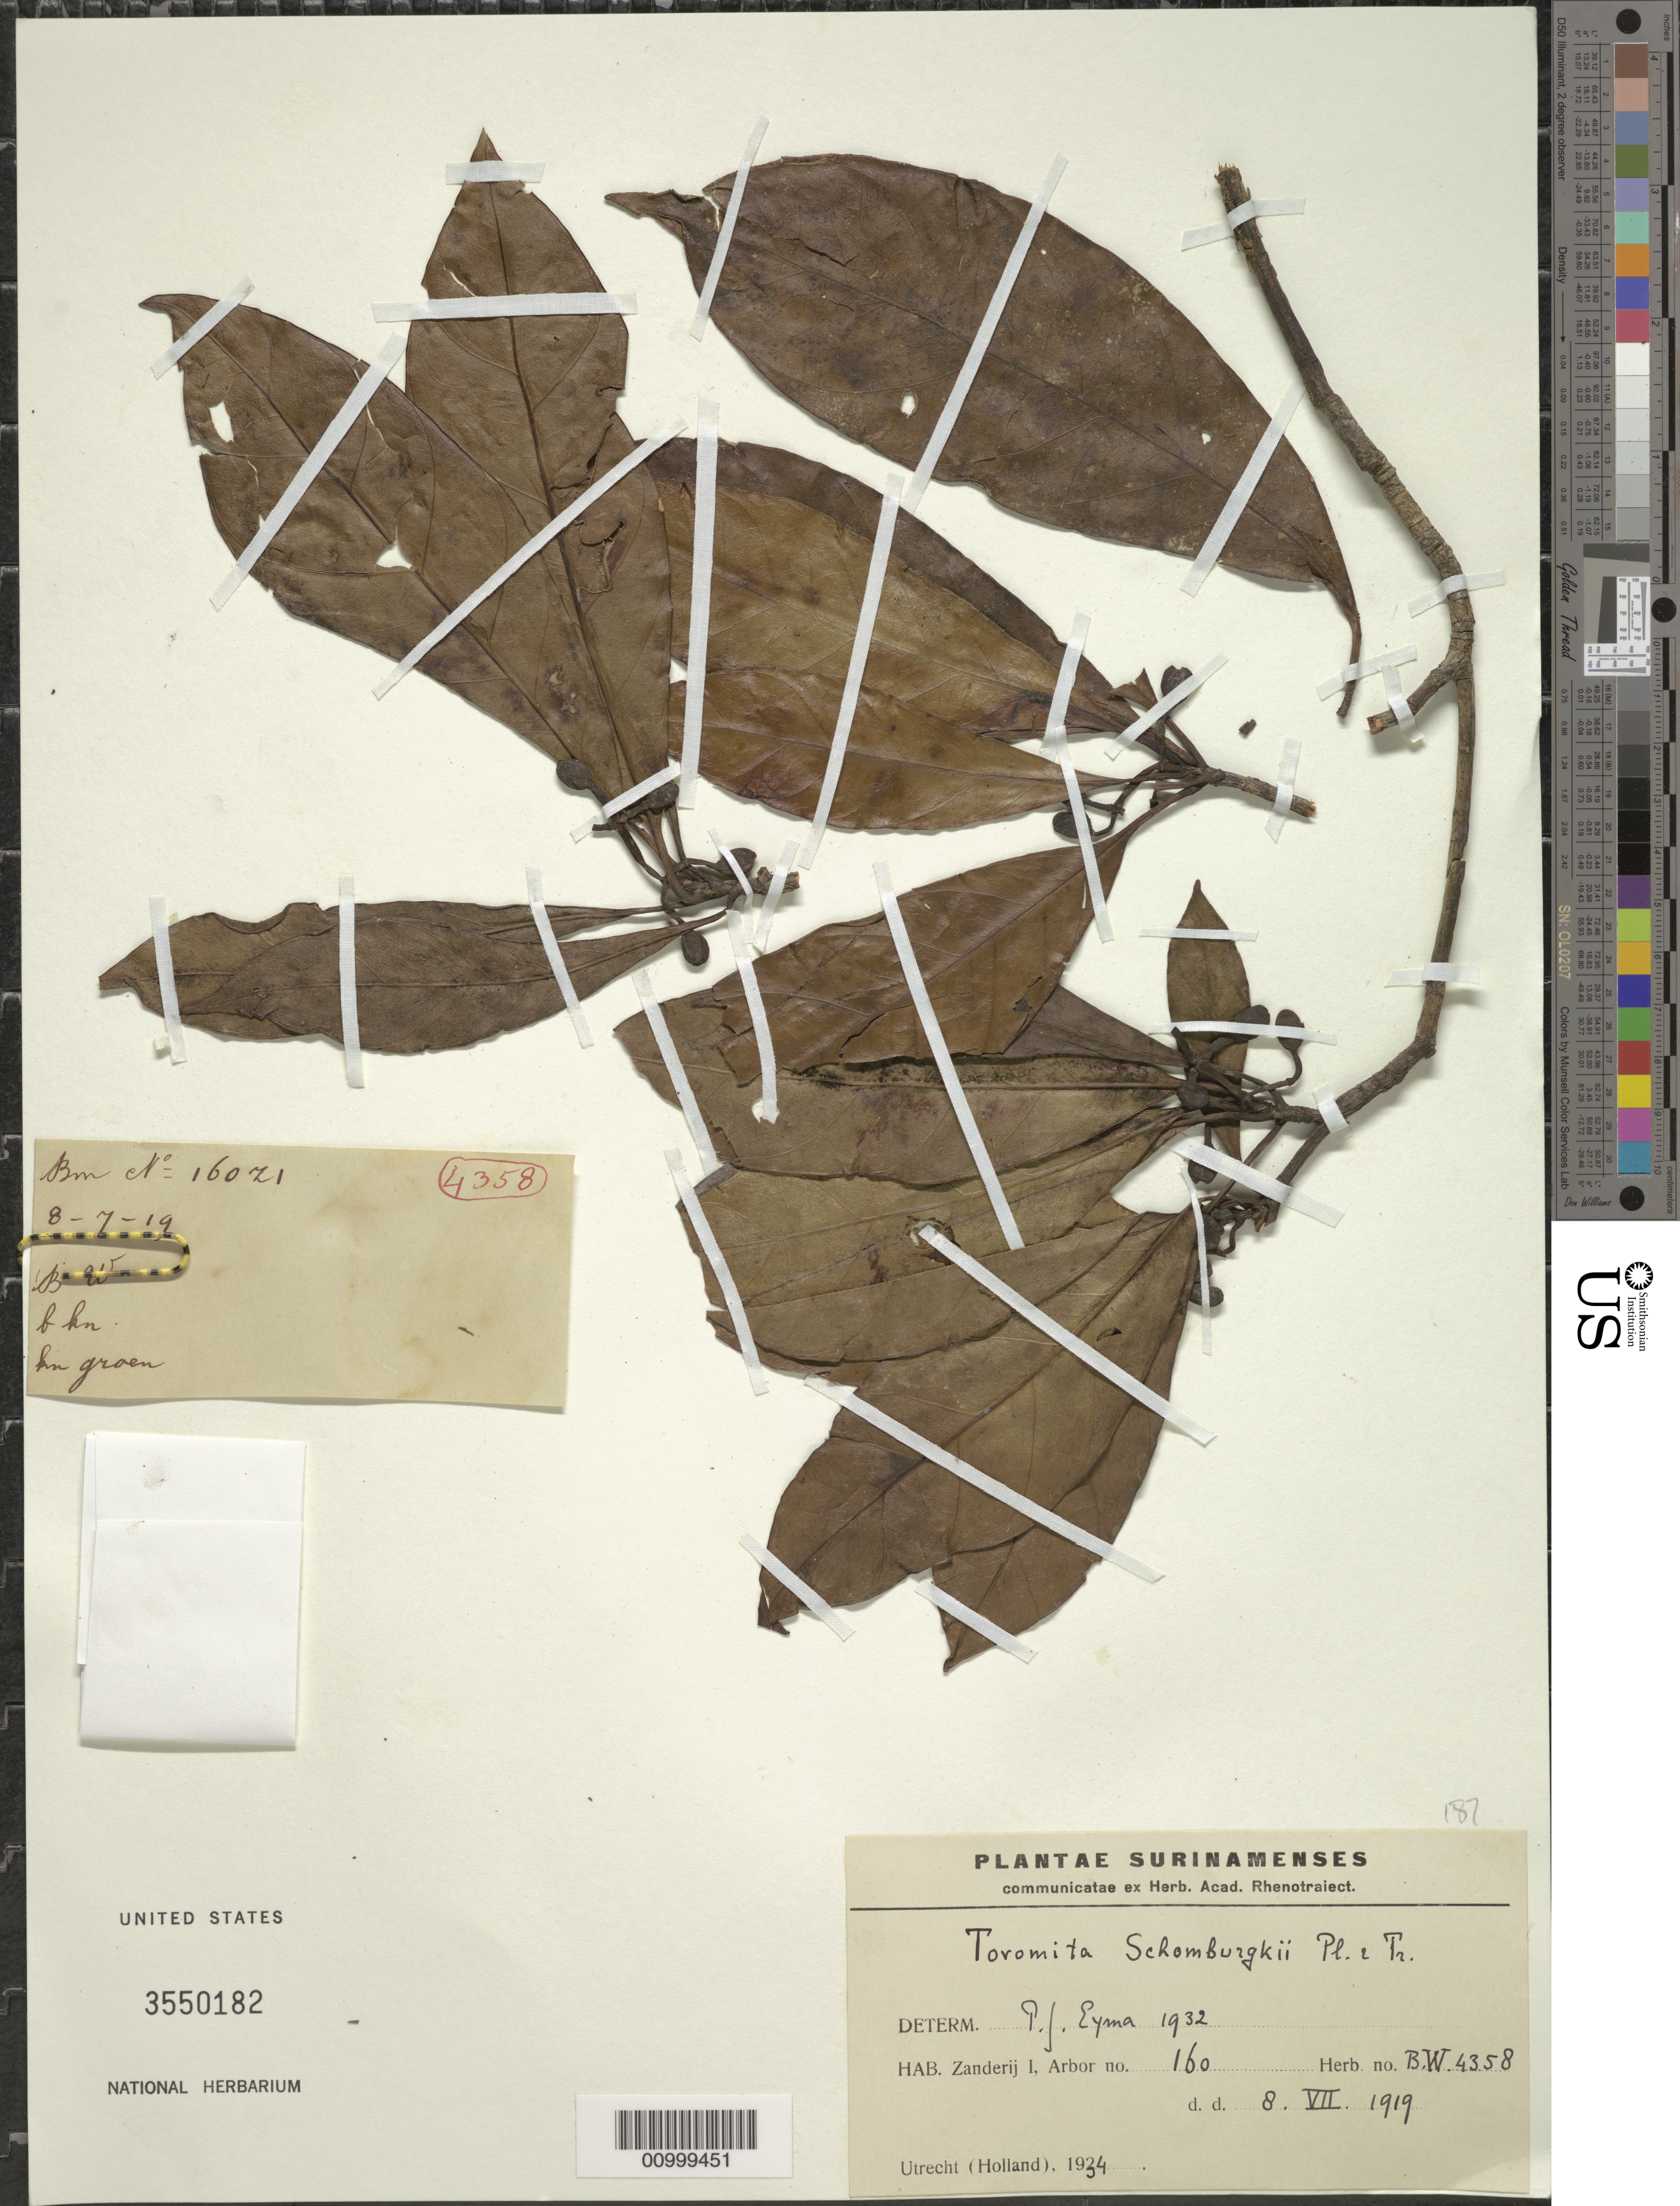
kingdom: Plantae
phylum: Tracheophyta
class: Magnoliopsida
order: Malpighiales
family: Clusiaceae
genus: Tovomita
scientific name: Tovomita schomburgkii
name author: Planch. & Triana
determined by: Eyma, P. J.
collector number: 4358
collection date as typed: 8-Jul-19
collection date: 1919-07-08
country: Suriname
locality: Zanderij I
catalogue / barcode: US 3550182